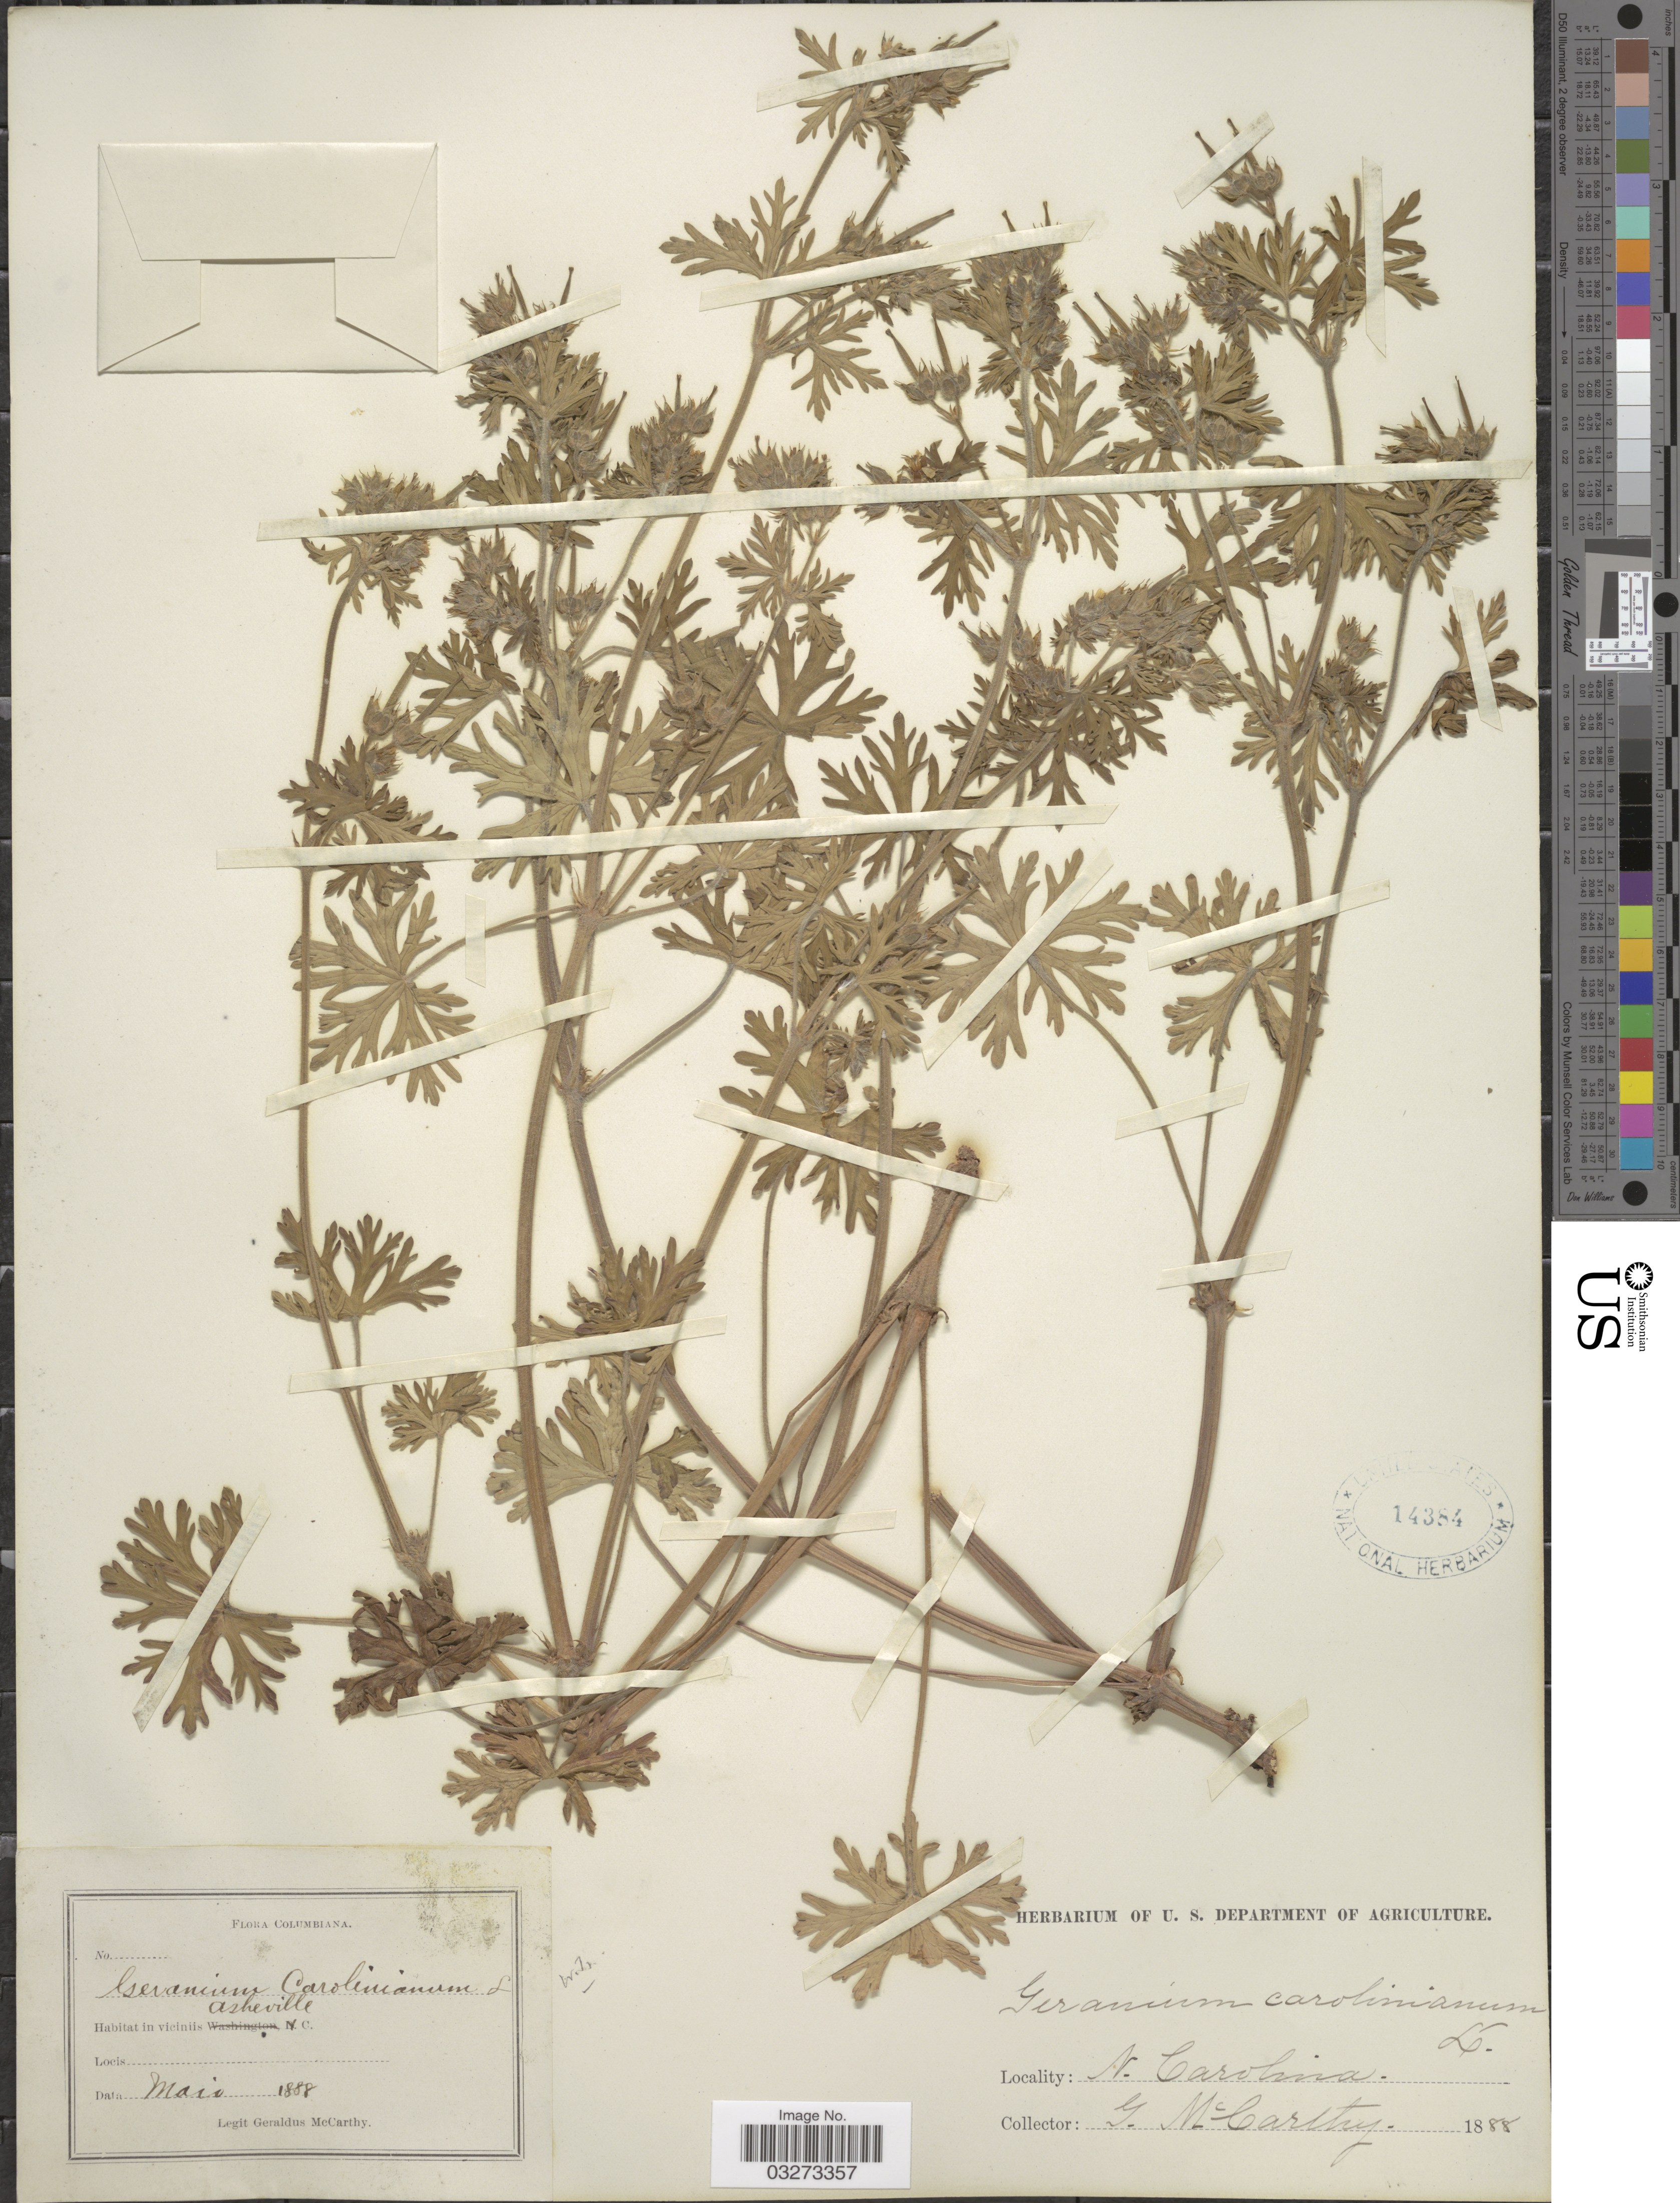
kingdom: Plantae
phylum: Tracheophyta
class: Magnoliopsida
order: Geraniales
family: Geraniaceae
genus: Geranium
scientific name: Geranium carolinianum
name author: L.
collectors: M. McCarthy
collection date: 1888-05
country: United States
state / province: North Carolina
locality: In viciniis Asheville.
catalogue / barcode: US 14384